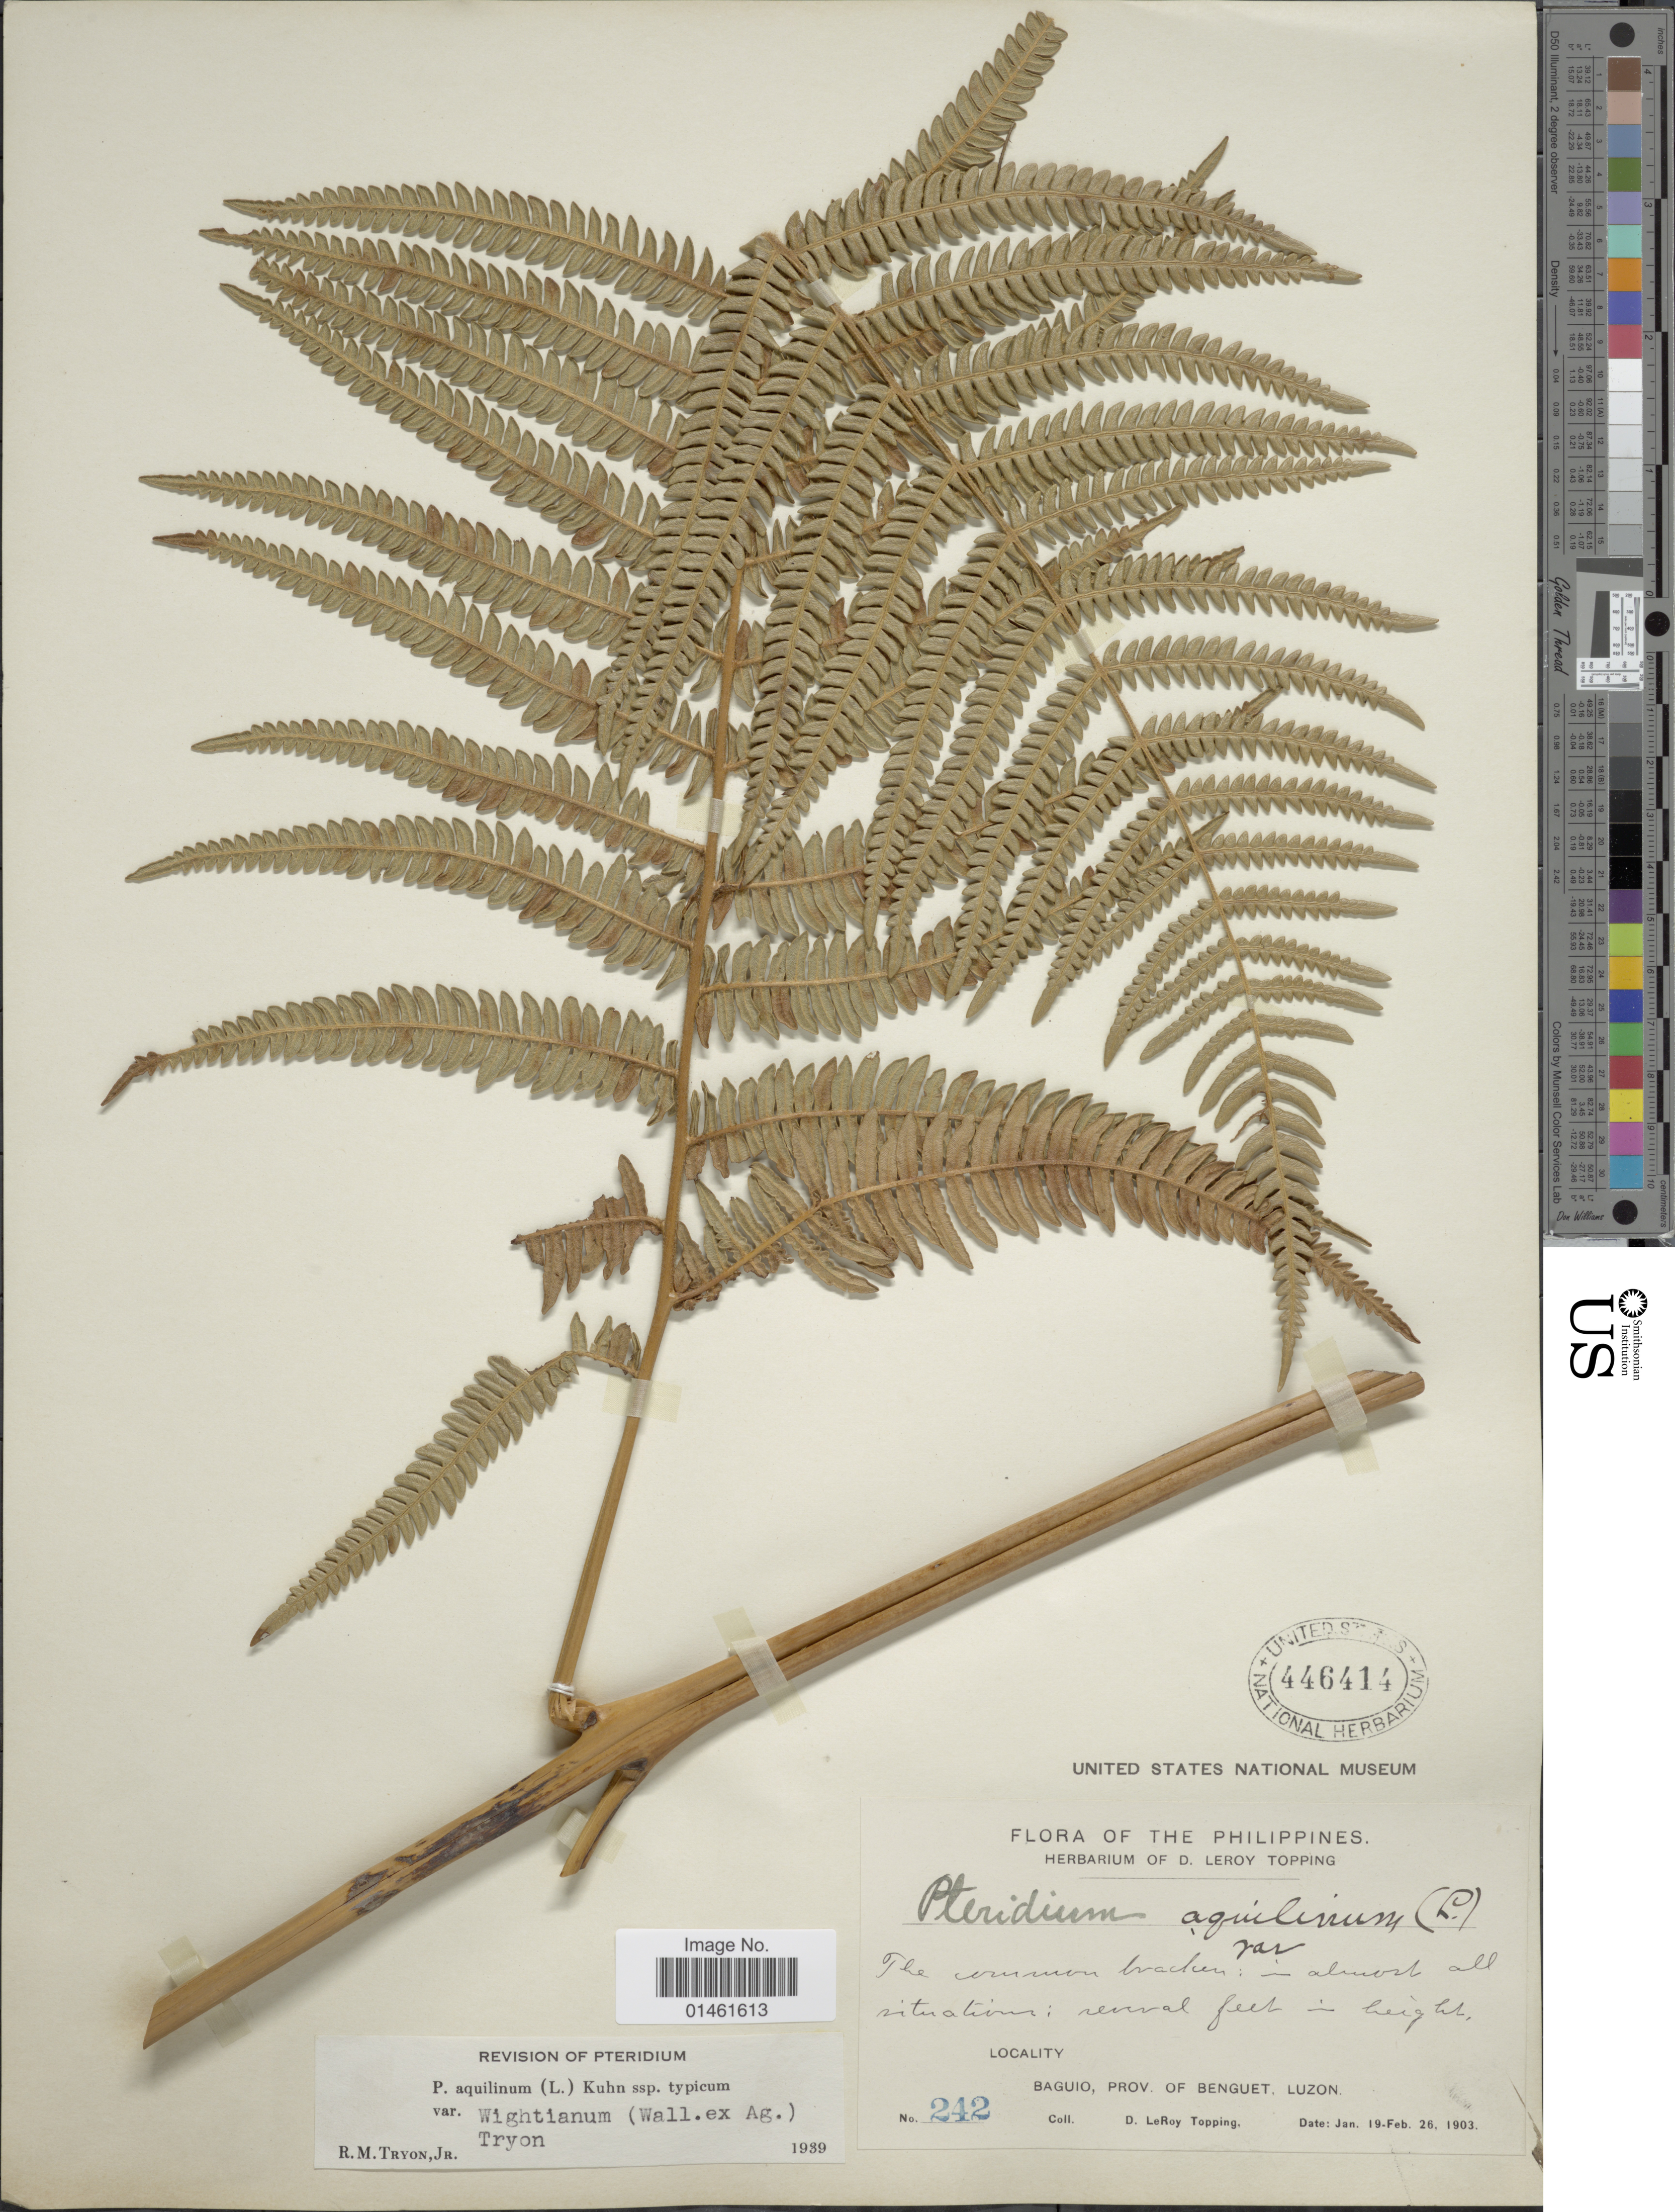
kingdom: Plantae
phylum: Tracheophyta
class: Polypodiopsida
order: Polypodiales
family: Dennstaedtiaceae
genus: Pteridium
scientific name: Pteridium aquilinum var. wightianum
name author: (J. Agardh) R.M. Tryon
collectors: D. L. Topping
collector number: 242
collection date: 1903-01-19/1903-02-26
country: Philippines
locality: Baguio, prov. of Benguet, Luzon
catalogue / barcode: US 446414